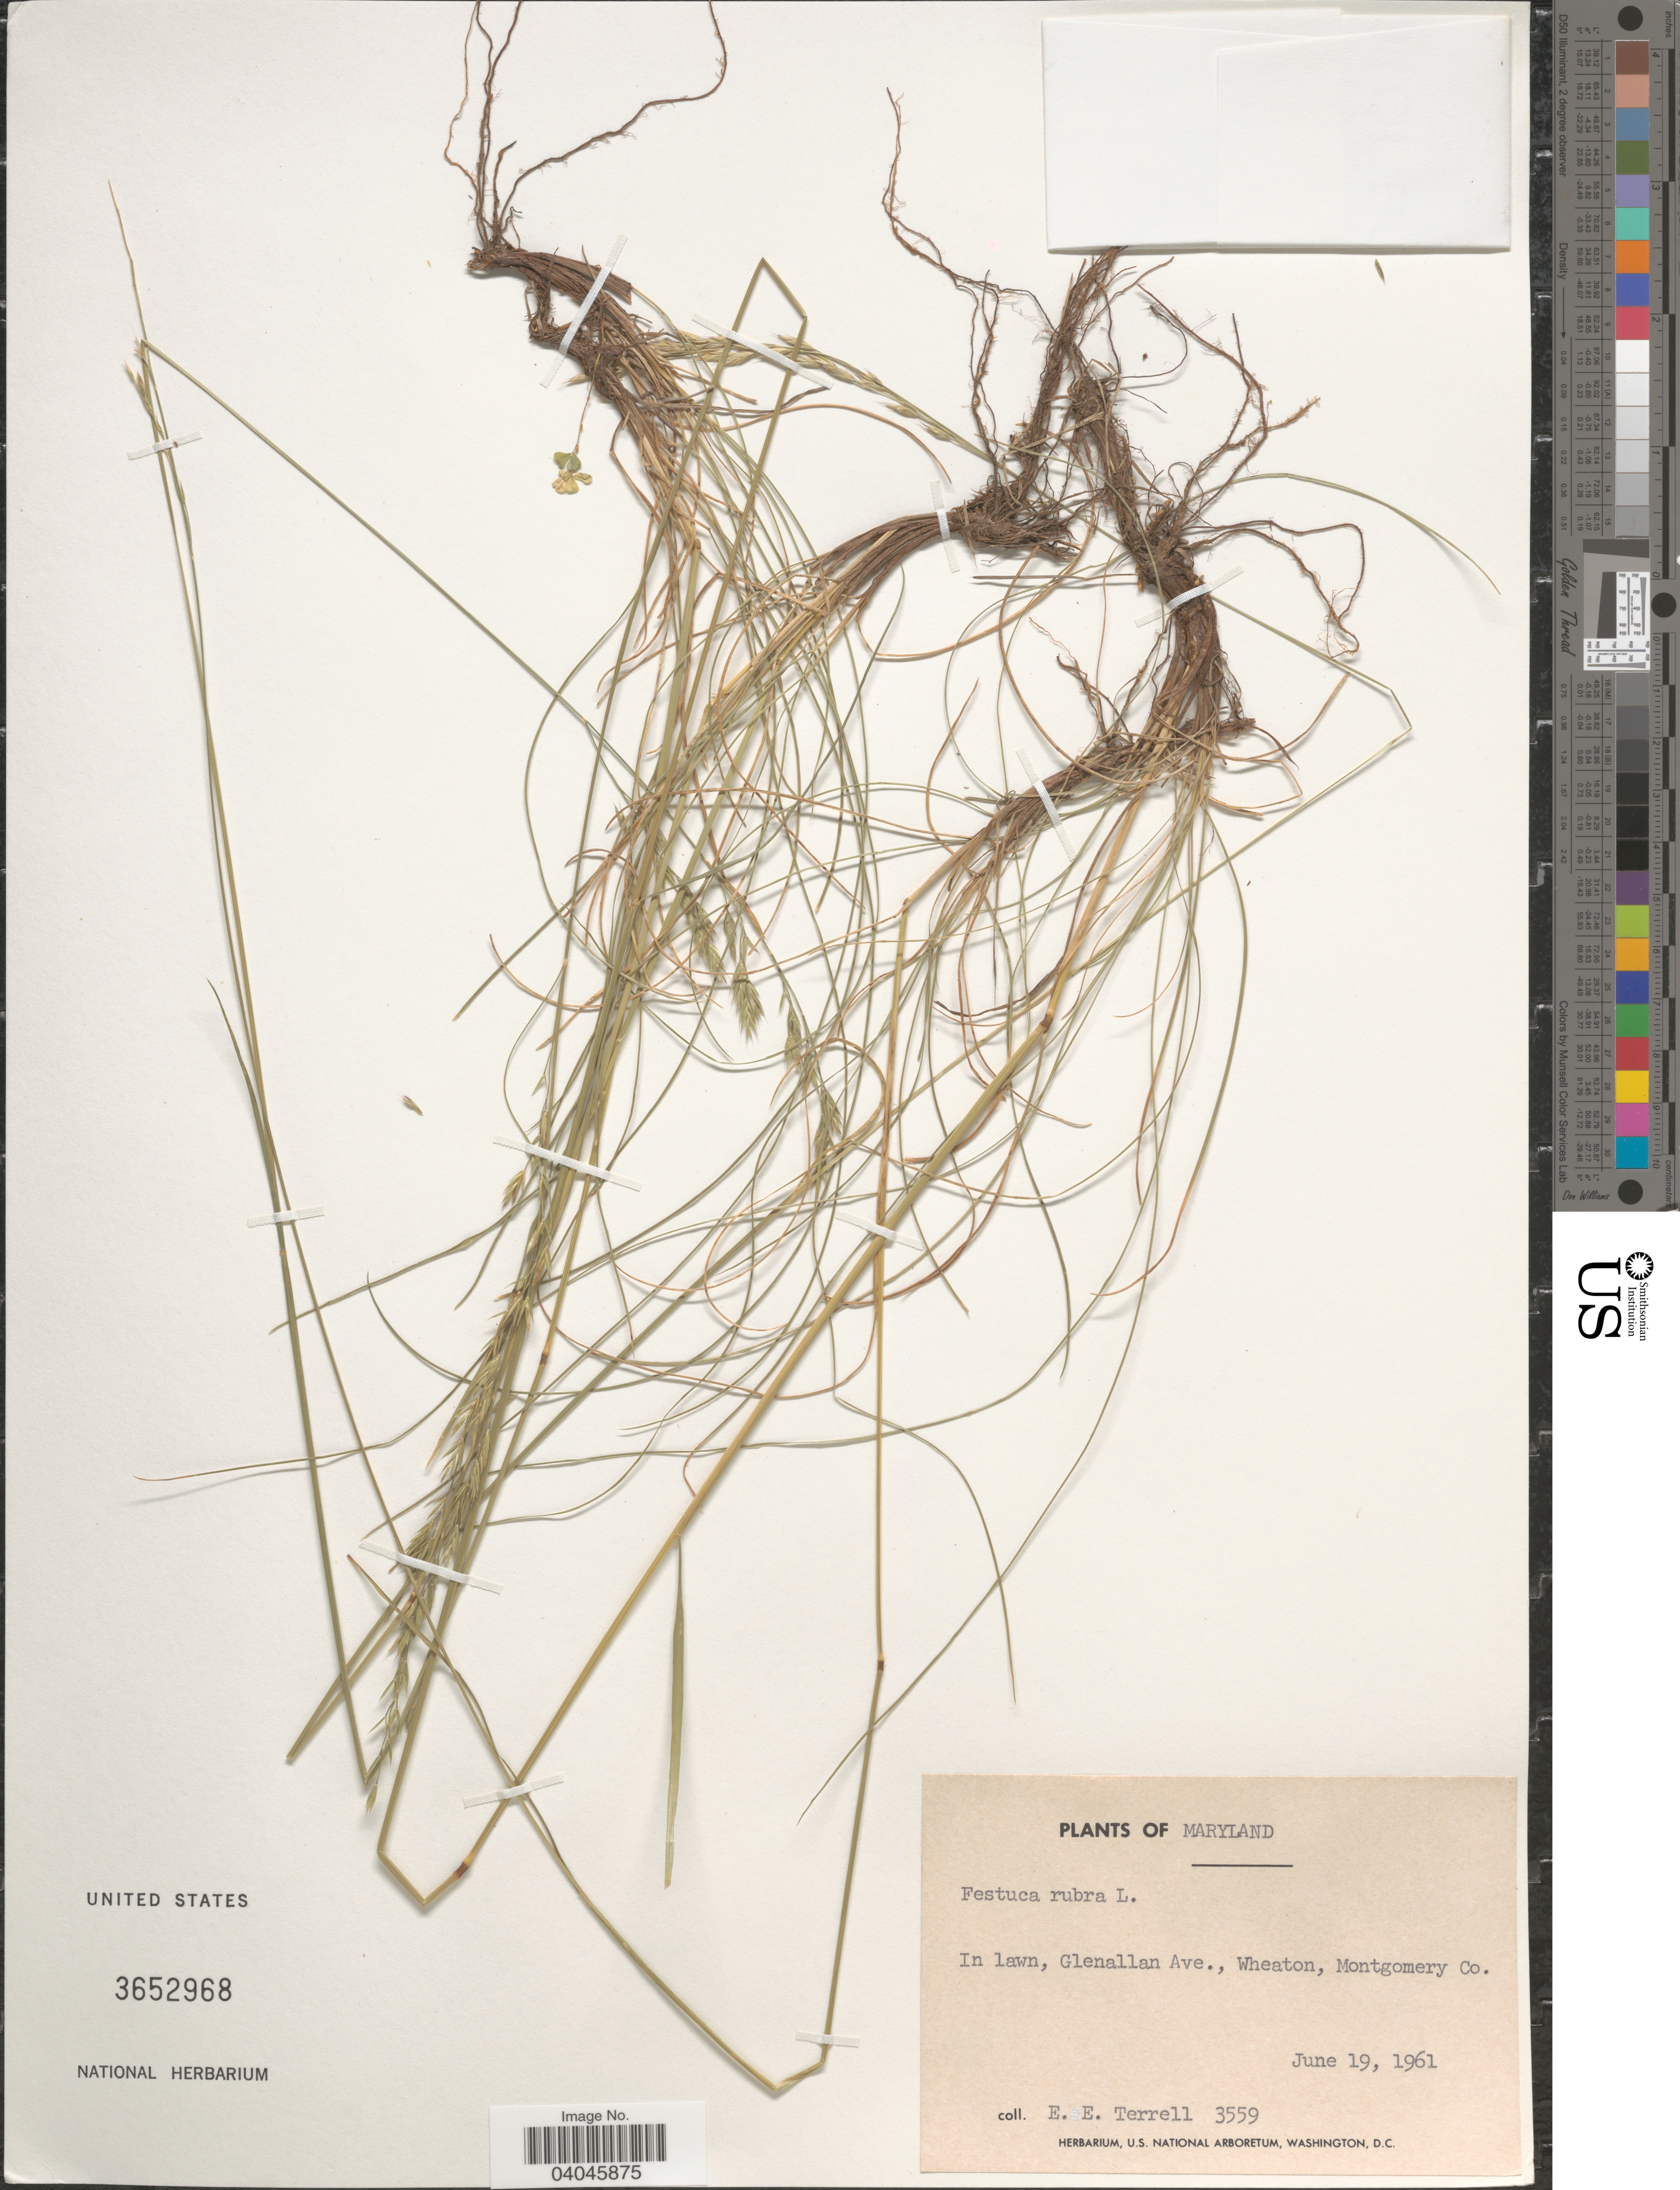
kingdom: Plantae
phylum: Tracheophyta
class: Liliopsida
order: Poales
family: Poaceae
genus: Festuca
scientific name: Festuca rubra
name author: L.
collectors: E. E. Terrell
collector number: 3559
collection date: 1961-06-19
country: United States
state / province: Maryland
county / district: Montgomery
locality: In lawn, Glenallan Ave., Wheaton, Montgomery Co.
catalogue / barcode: US 3652968